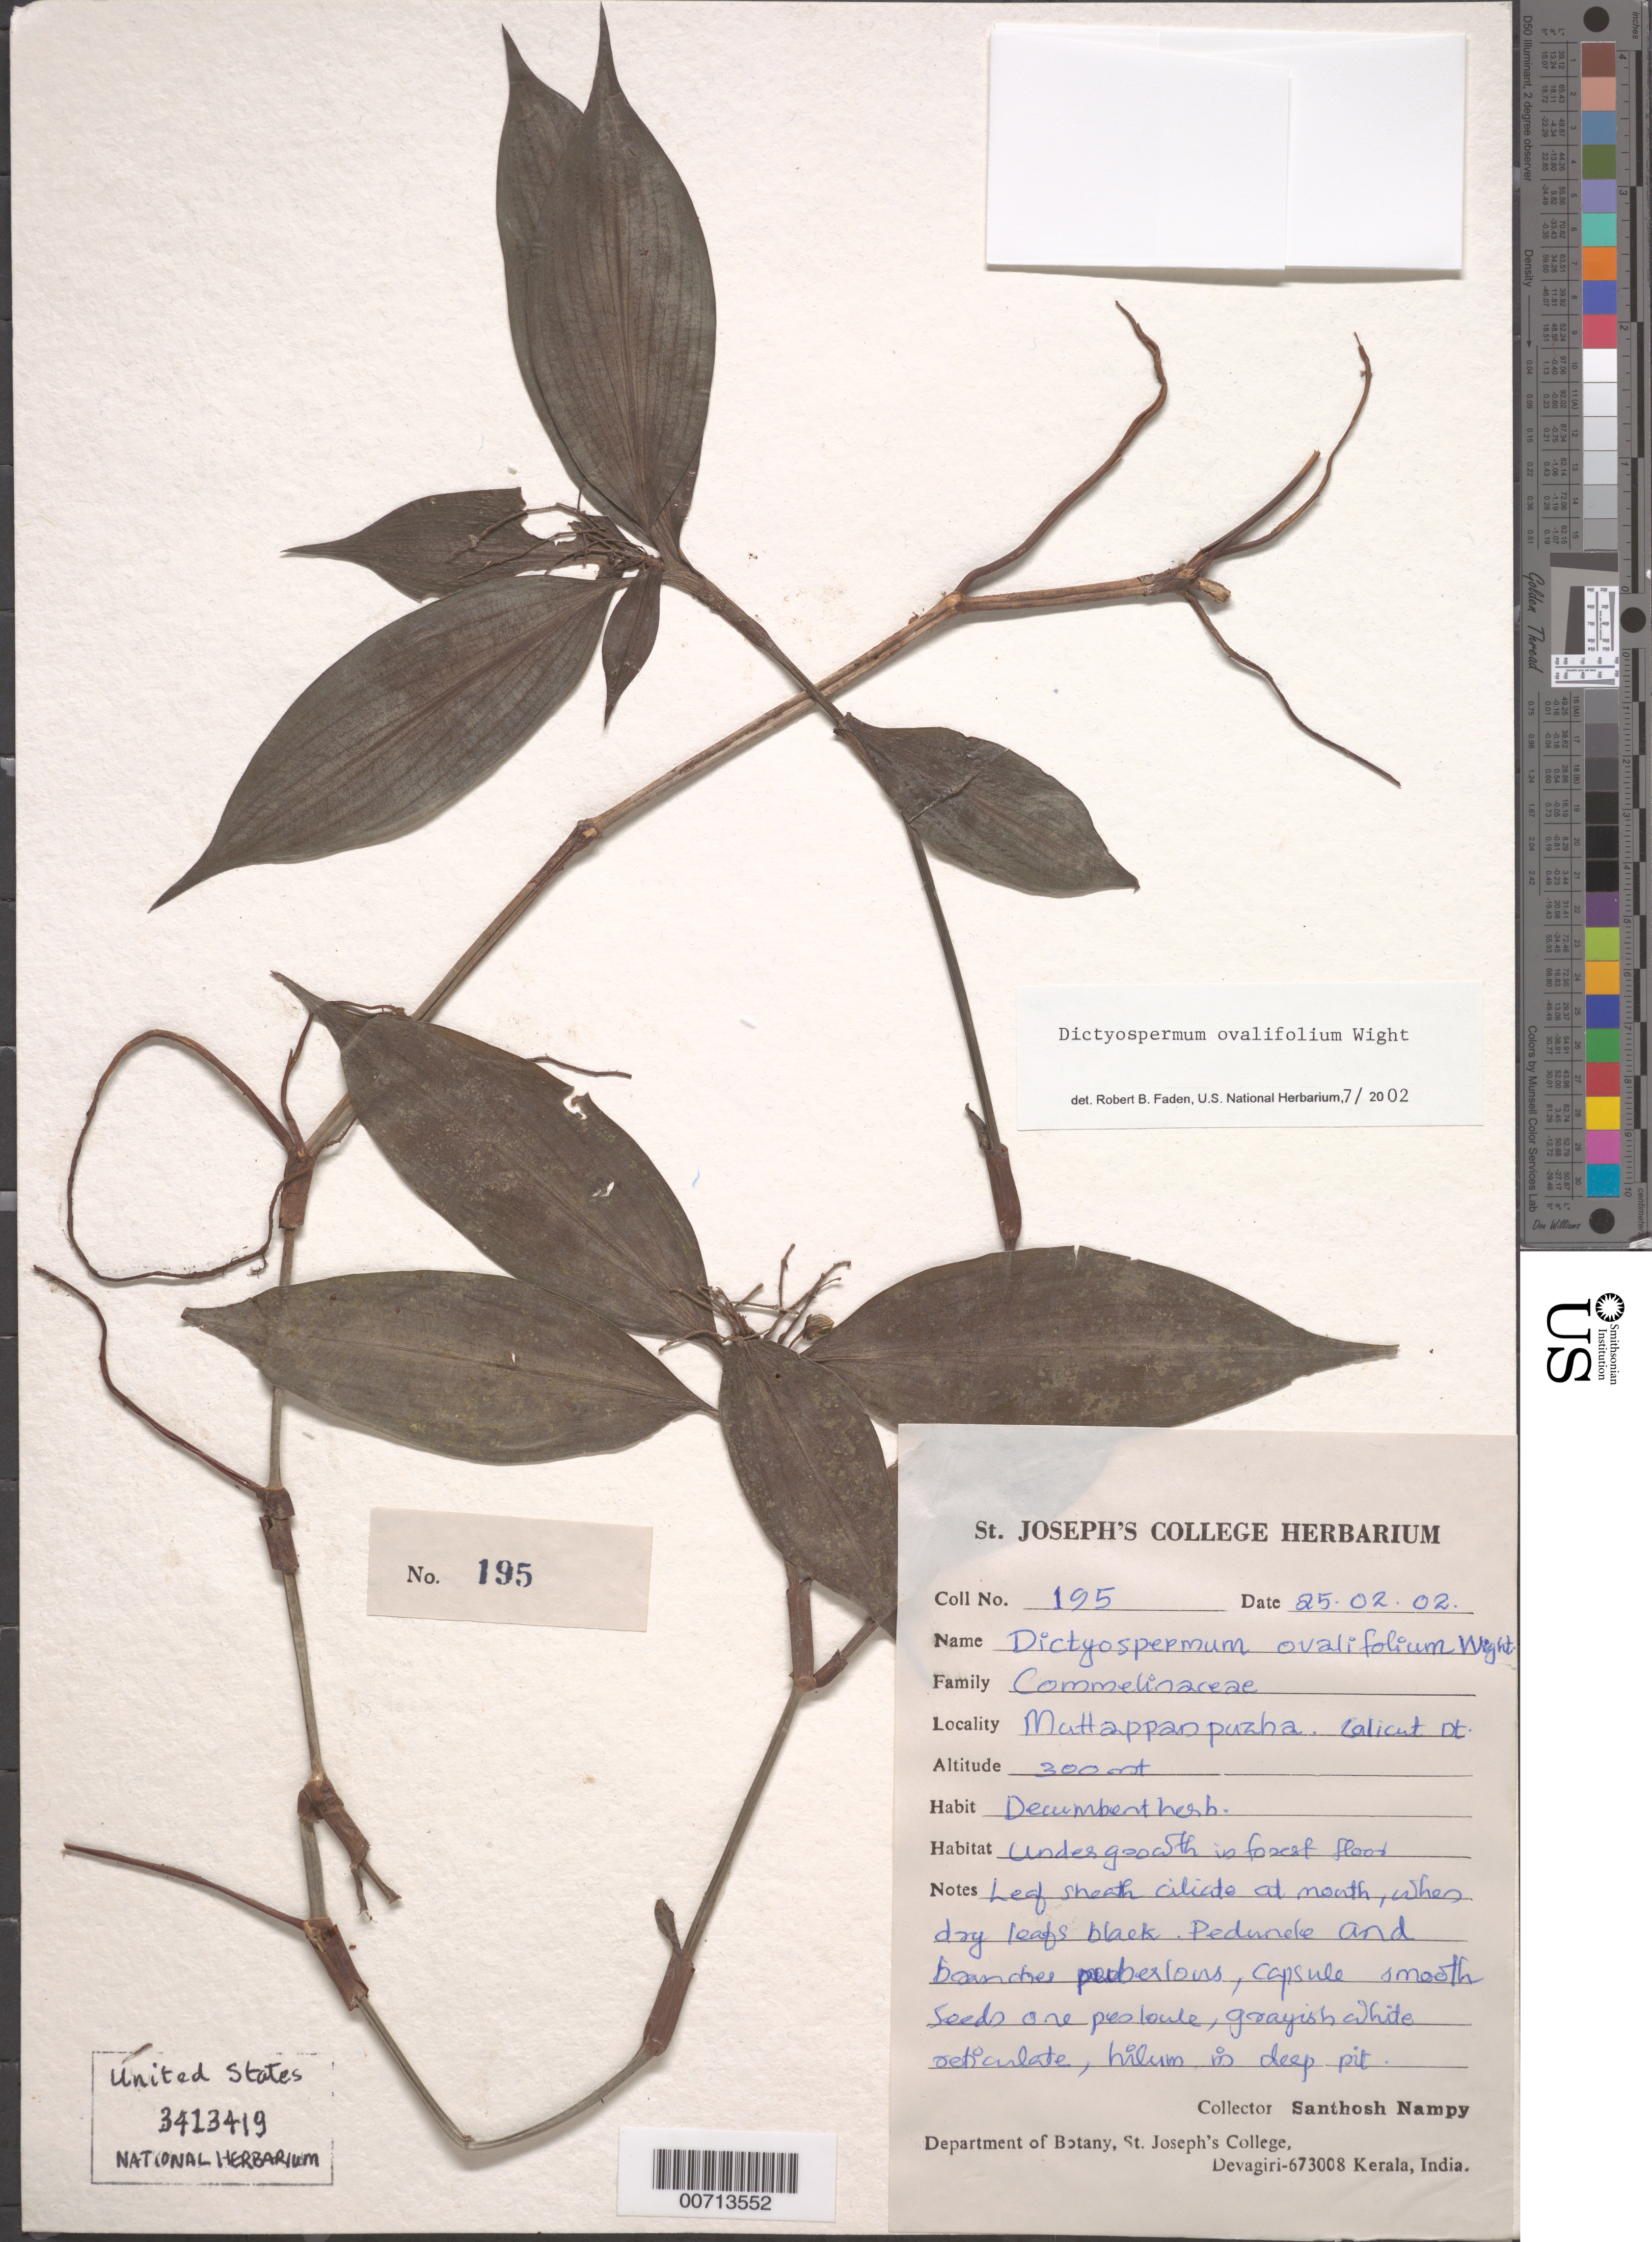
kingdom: Plantae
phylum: Tracheophyta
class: Liliopsida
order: Commelinales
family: Commelinaceae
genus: Dictyospermum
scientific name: Dictyospermum ovalifolium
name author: Wight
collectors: S. Nampy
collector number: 195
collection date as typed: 25 Feb 2002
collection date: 2002-02-25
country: India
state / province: Kerala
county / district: Calicut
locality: Calicut Dist., Mattappaopuzha.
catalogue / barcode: US 3413419